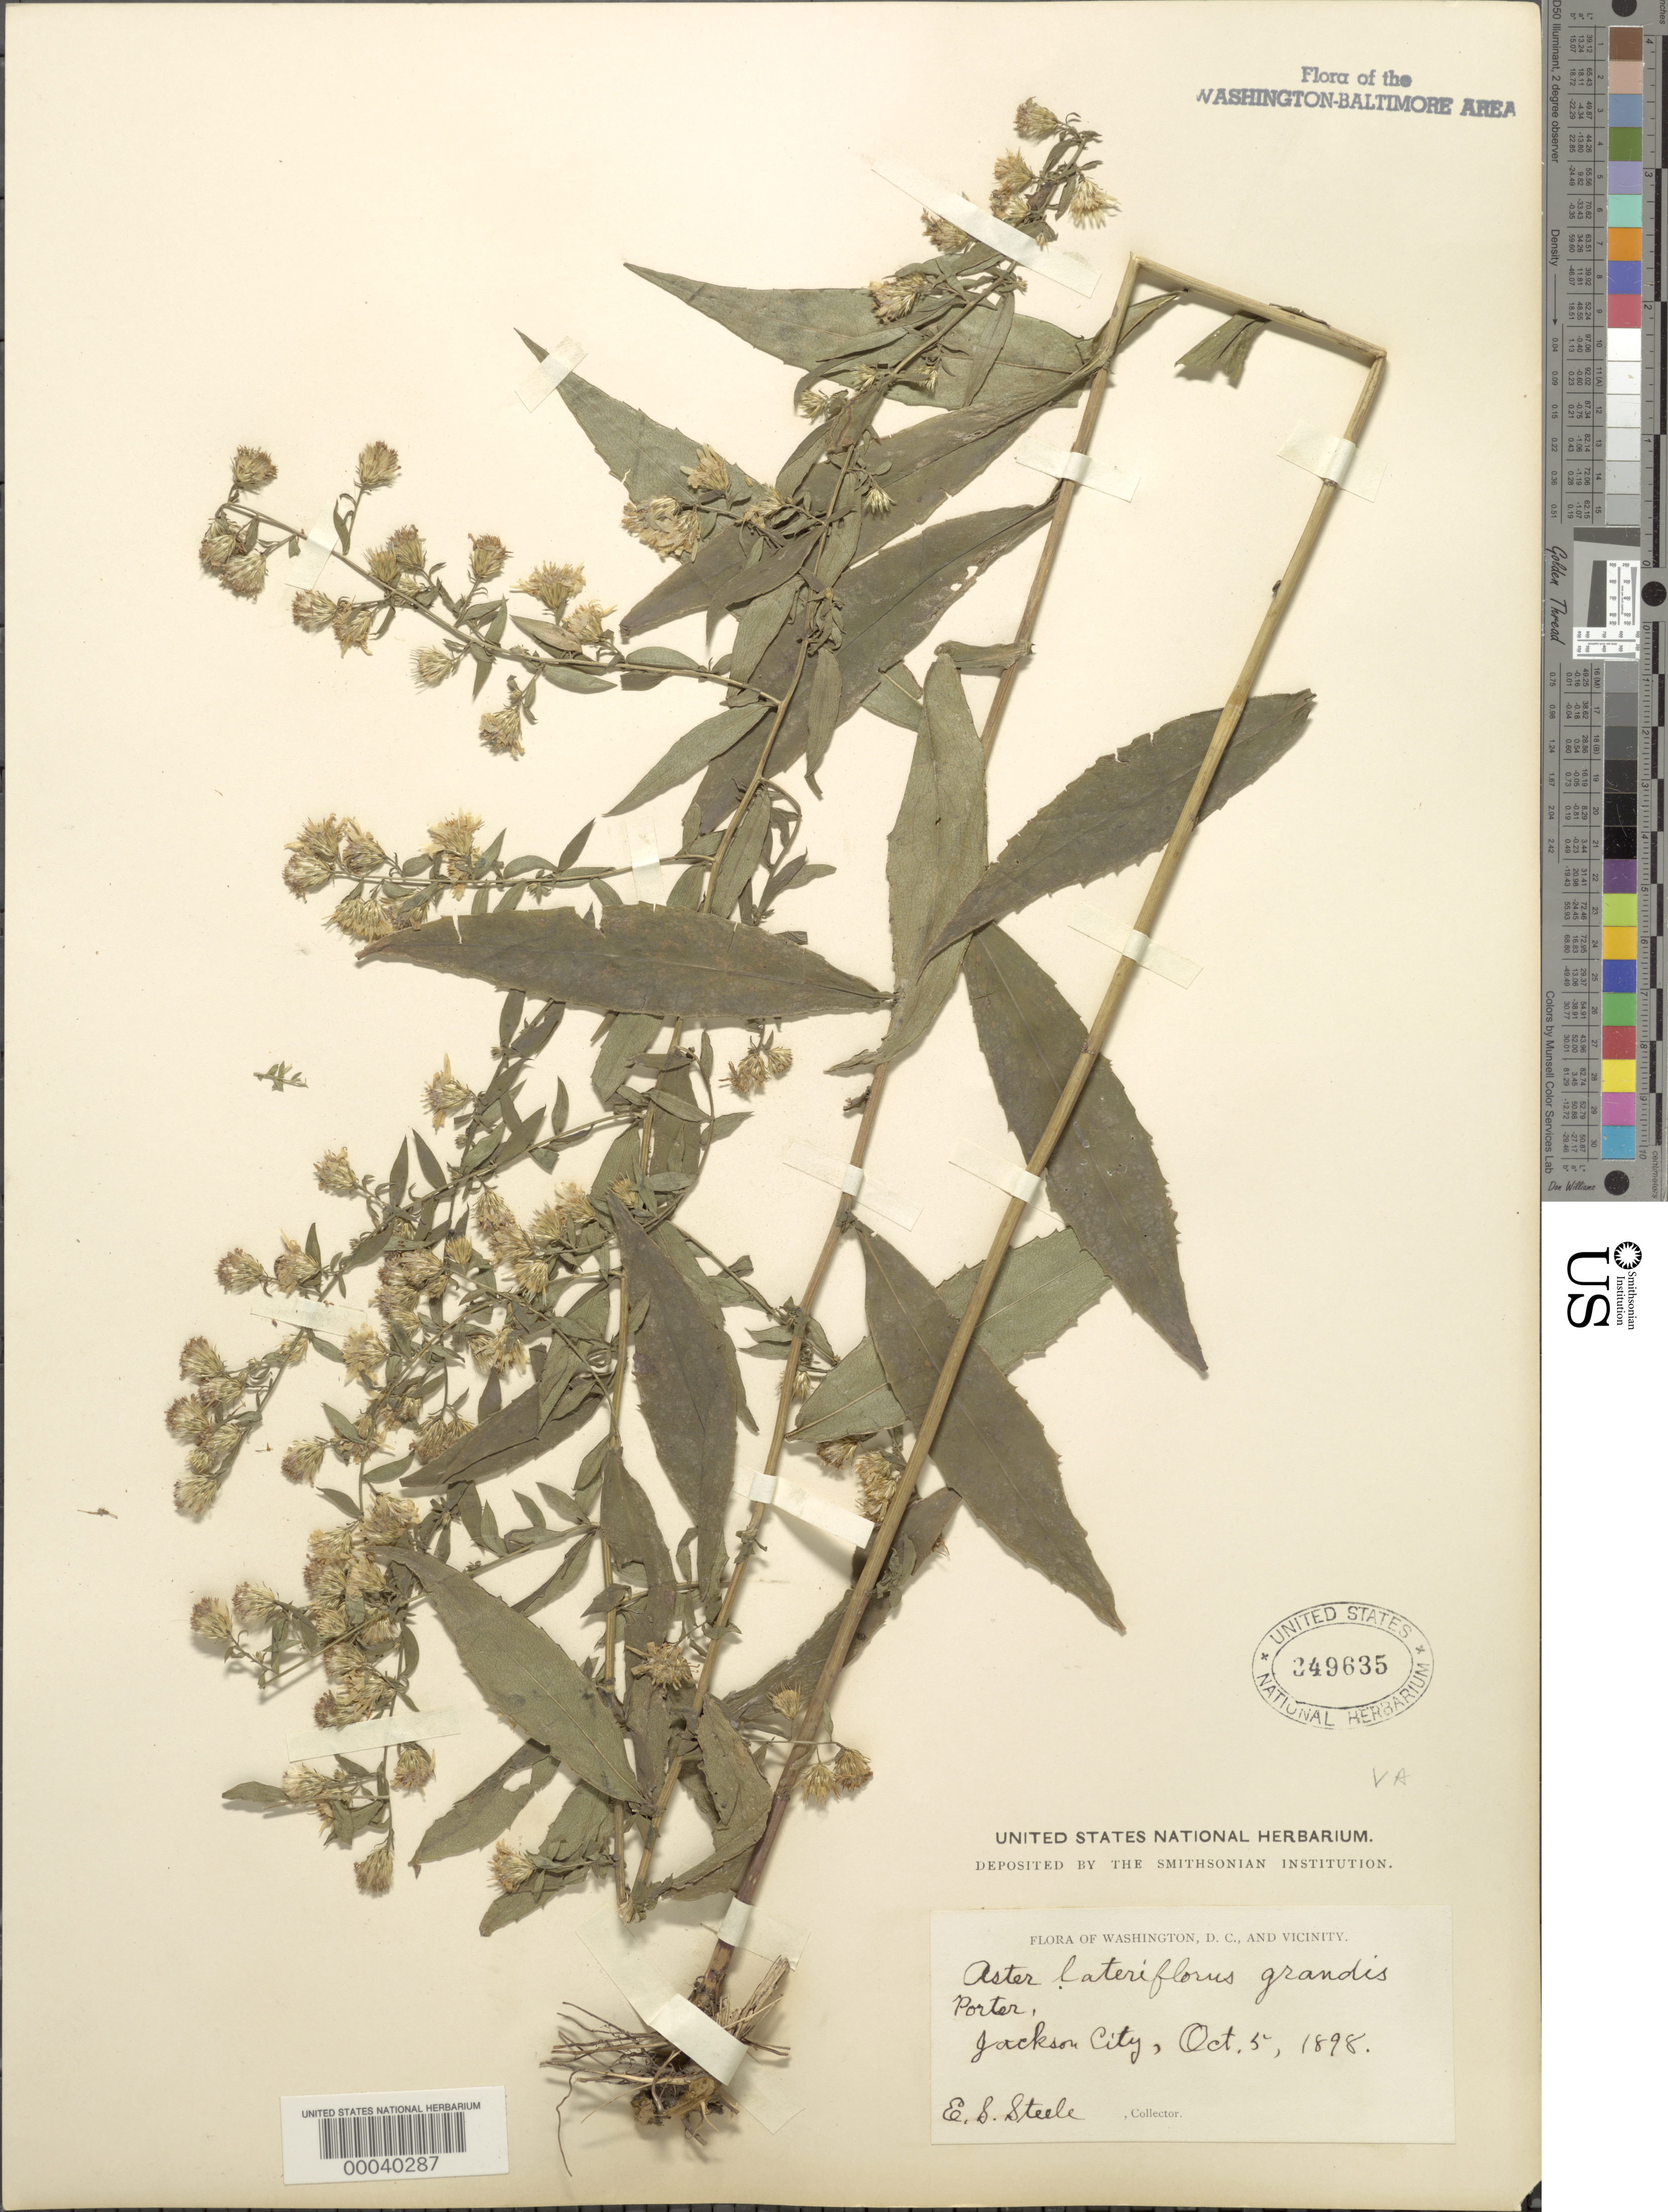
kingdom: Plantae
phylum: Tracheophyta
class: Magnoliopsida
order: Asterales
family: Asteraceae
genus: Symphyotrichum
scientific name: Symphyotrichum lateriflorum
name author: (L.) Á. Löve & D. Löve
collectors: E. Steele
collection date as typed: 05 Oct 1898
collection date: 1898-10-05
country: United States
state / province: Virginia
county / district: Arlington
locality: Jackson City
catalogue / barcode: US 349635